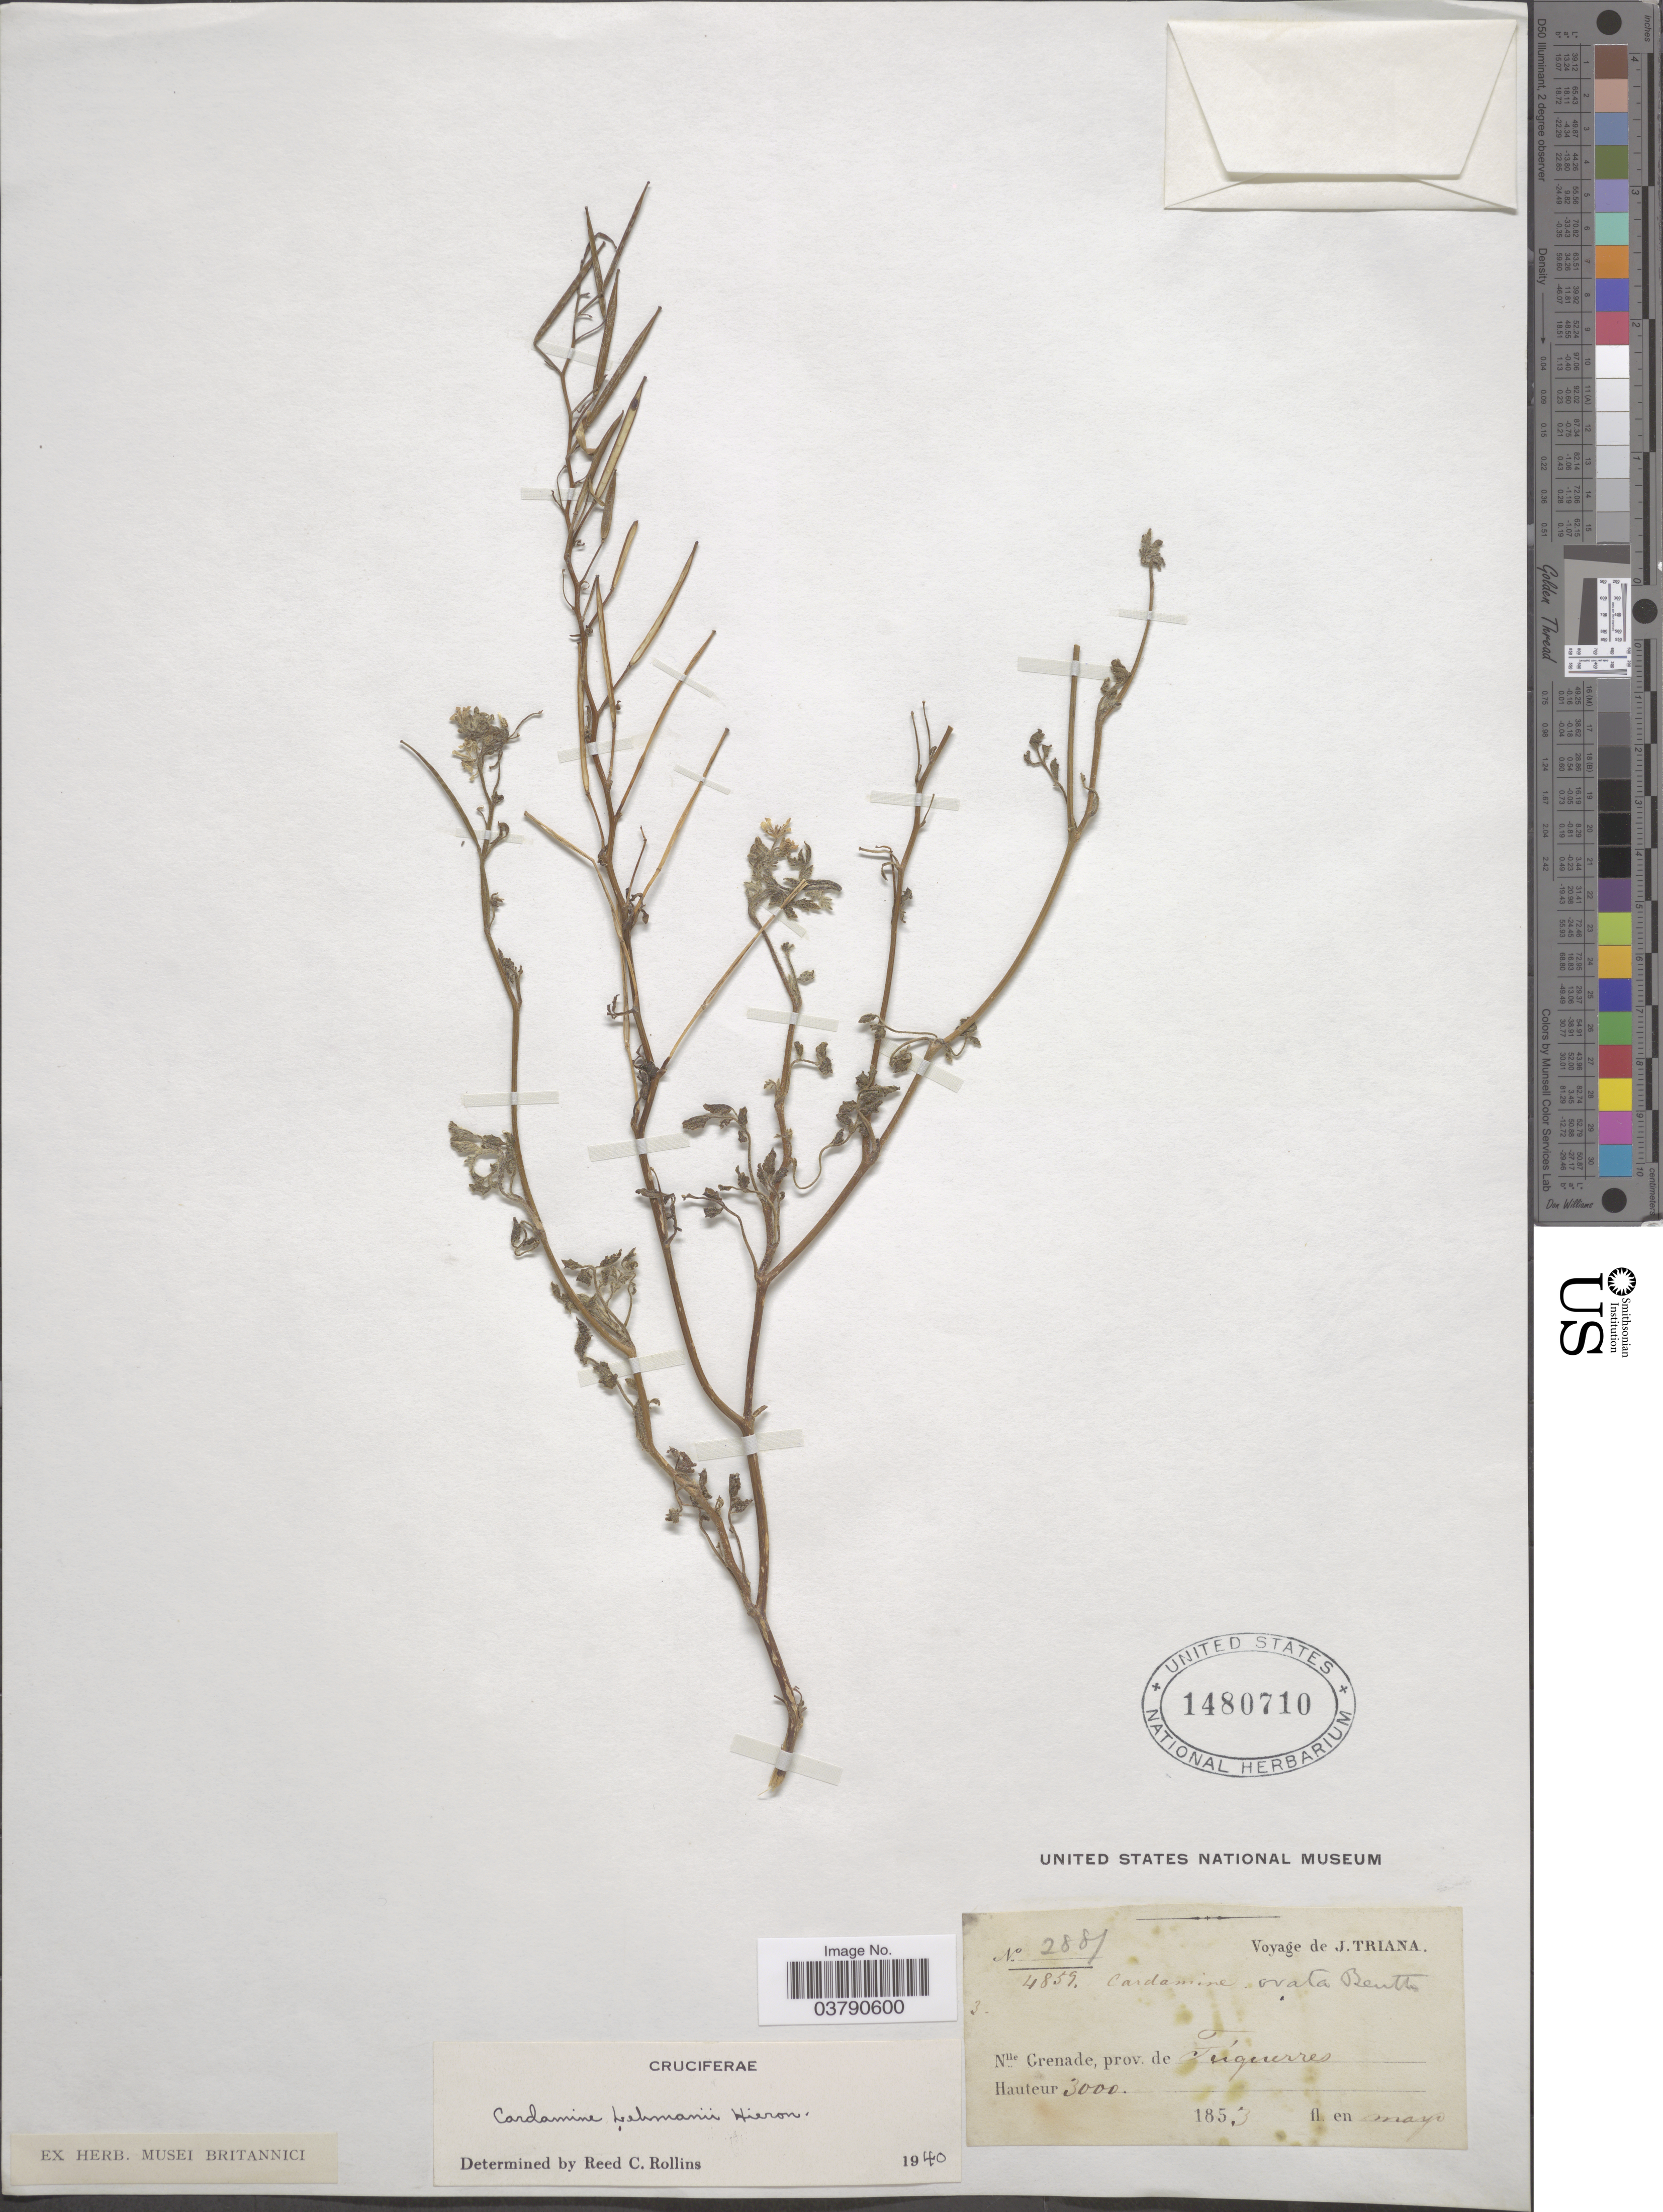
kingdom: Plantae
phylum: Tracheophyta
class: Magnoliopsida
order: Brassicales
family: Brassicaceae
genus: Cardamine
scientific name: Cardamine lehmannii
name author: Hieron.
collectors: J. Triana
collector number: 2881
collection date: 1853-05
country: Colombia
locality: Nlle Grenade, prov. de Túquerres.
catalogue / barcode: US 1480710